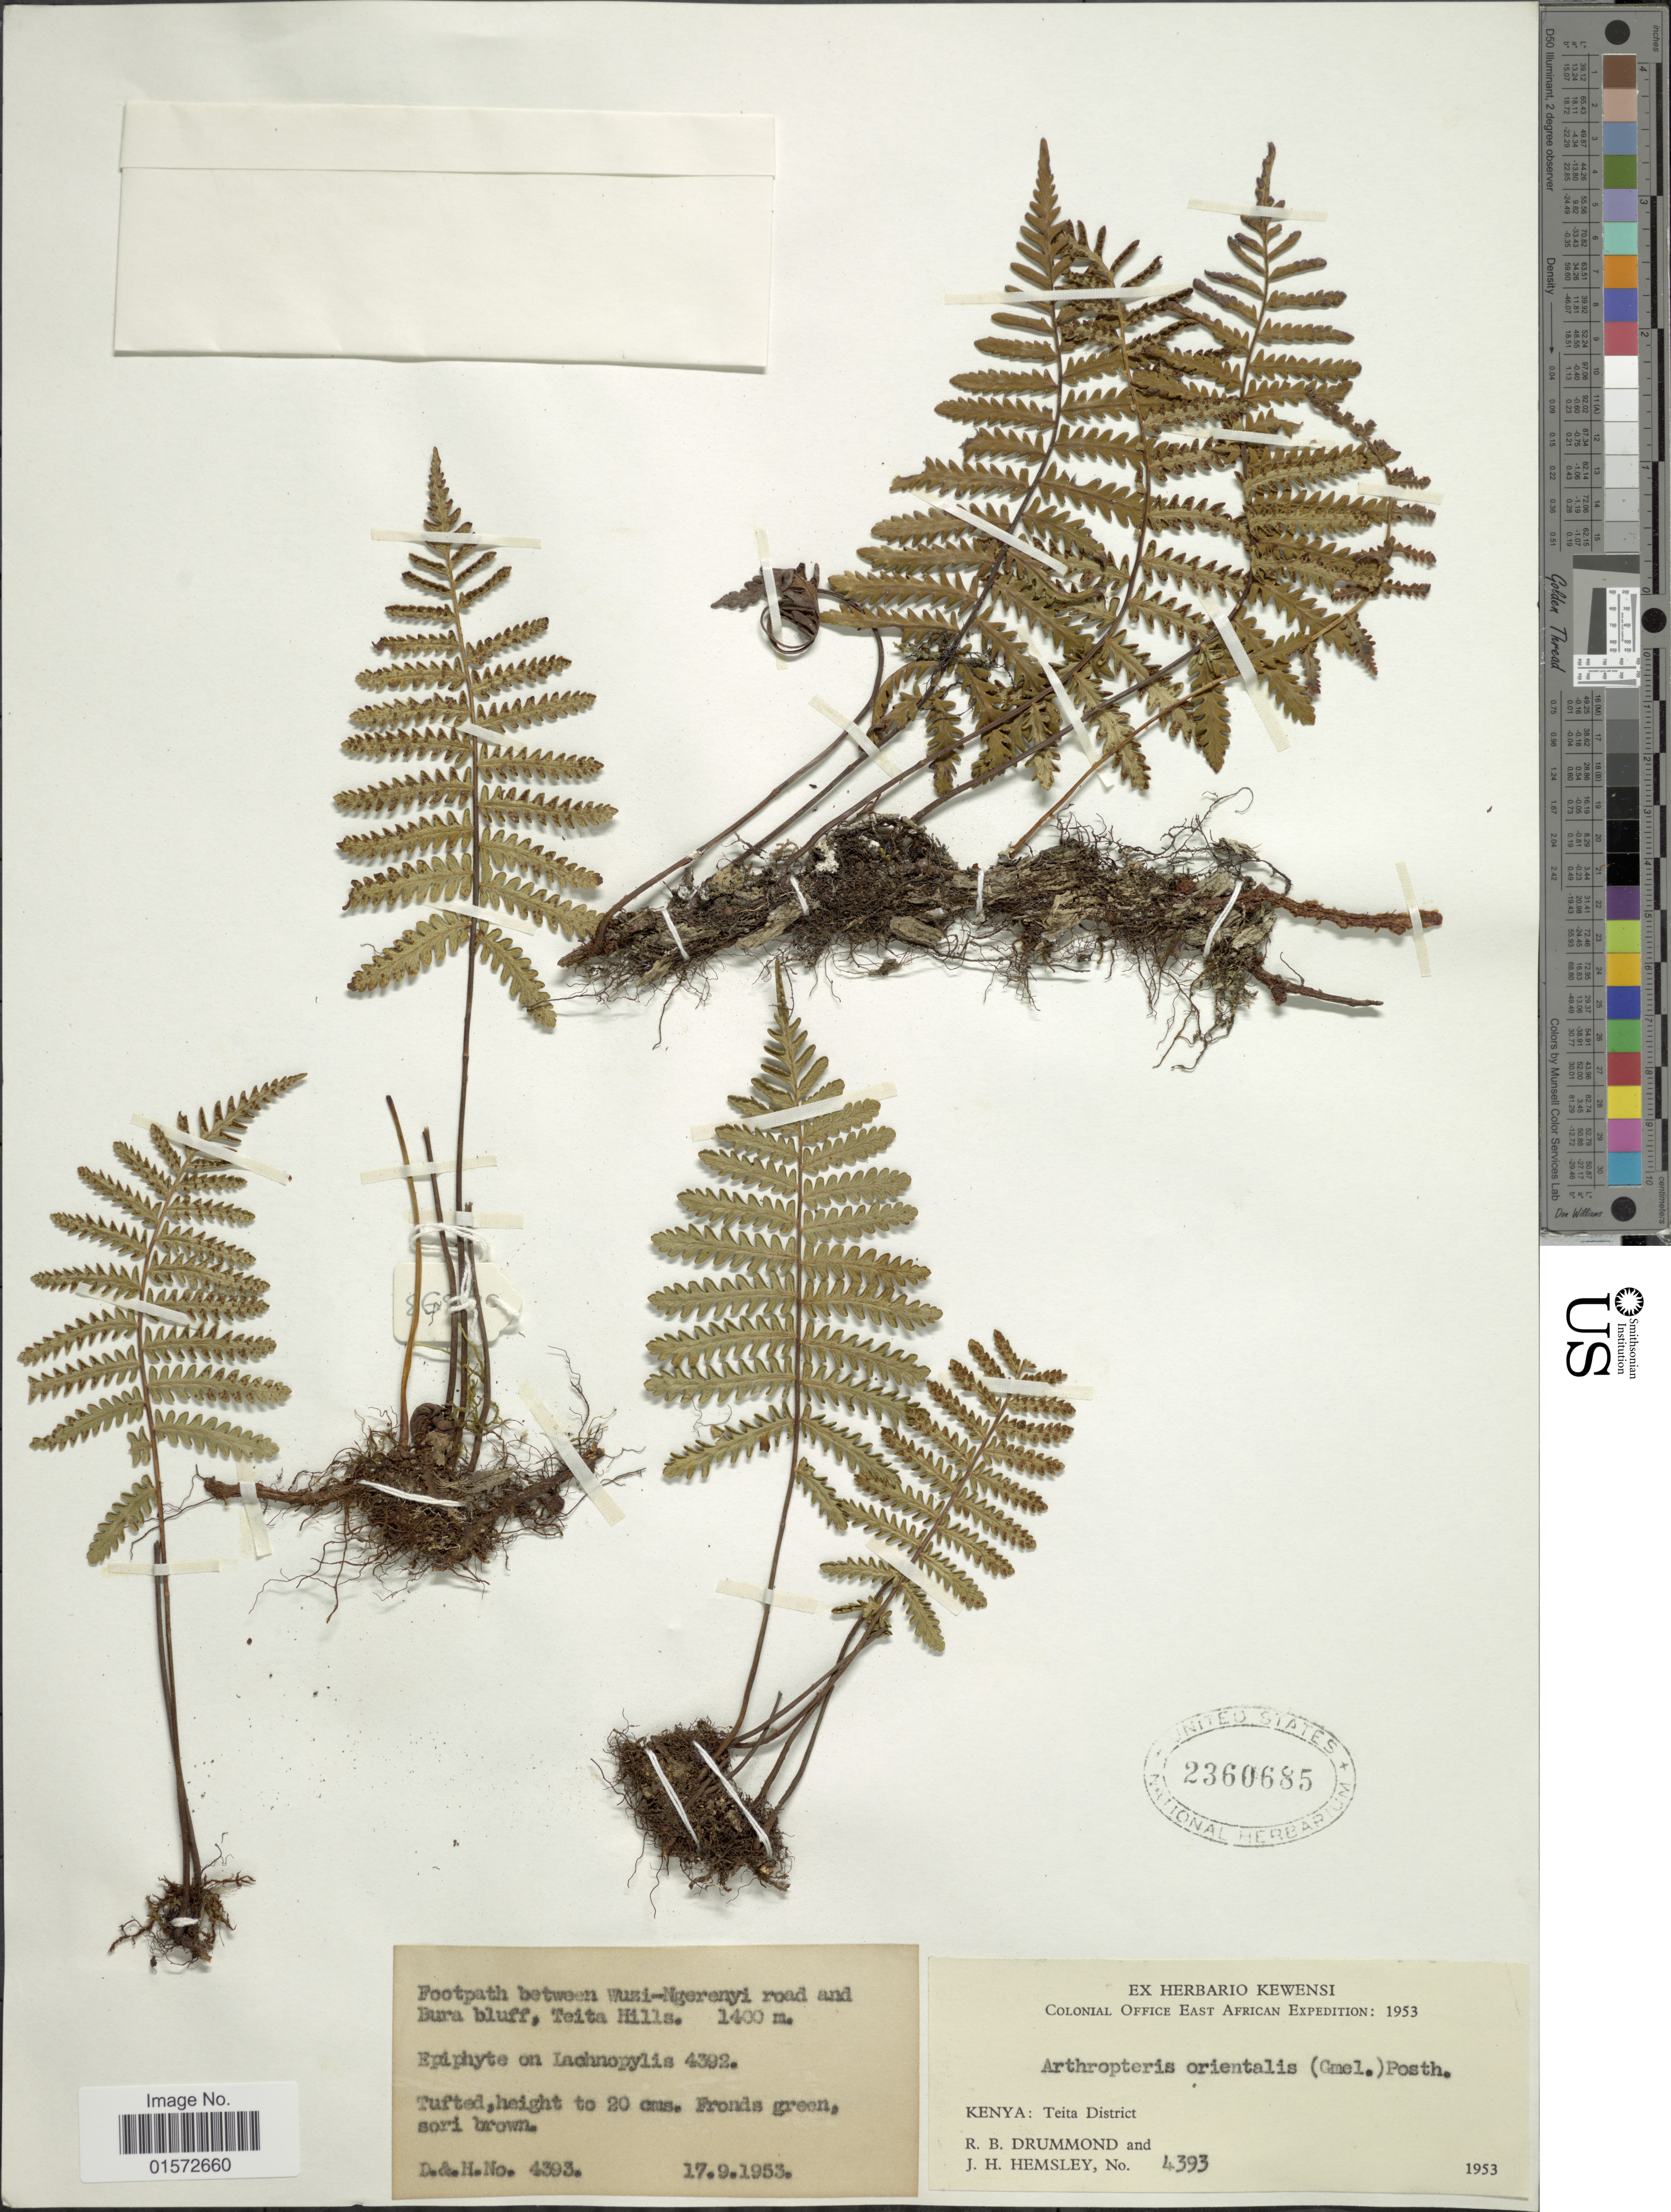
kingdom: Plantae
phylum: Tracheophyta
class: Polypodiopsida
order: Polypodiales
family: Tectariaceae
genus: Arthropteris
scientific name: Arthropteris orientalis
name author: (J.F. Gmel.) Posth.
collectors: R. Drummond & J. H. Hemsley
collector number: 4393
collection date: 1953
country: Kenya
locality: Kenya: teita District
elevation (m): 1400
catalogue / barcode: US 2360685